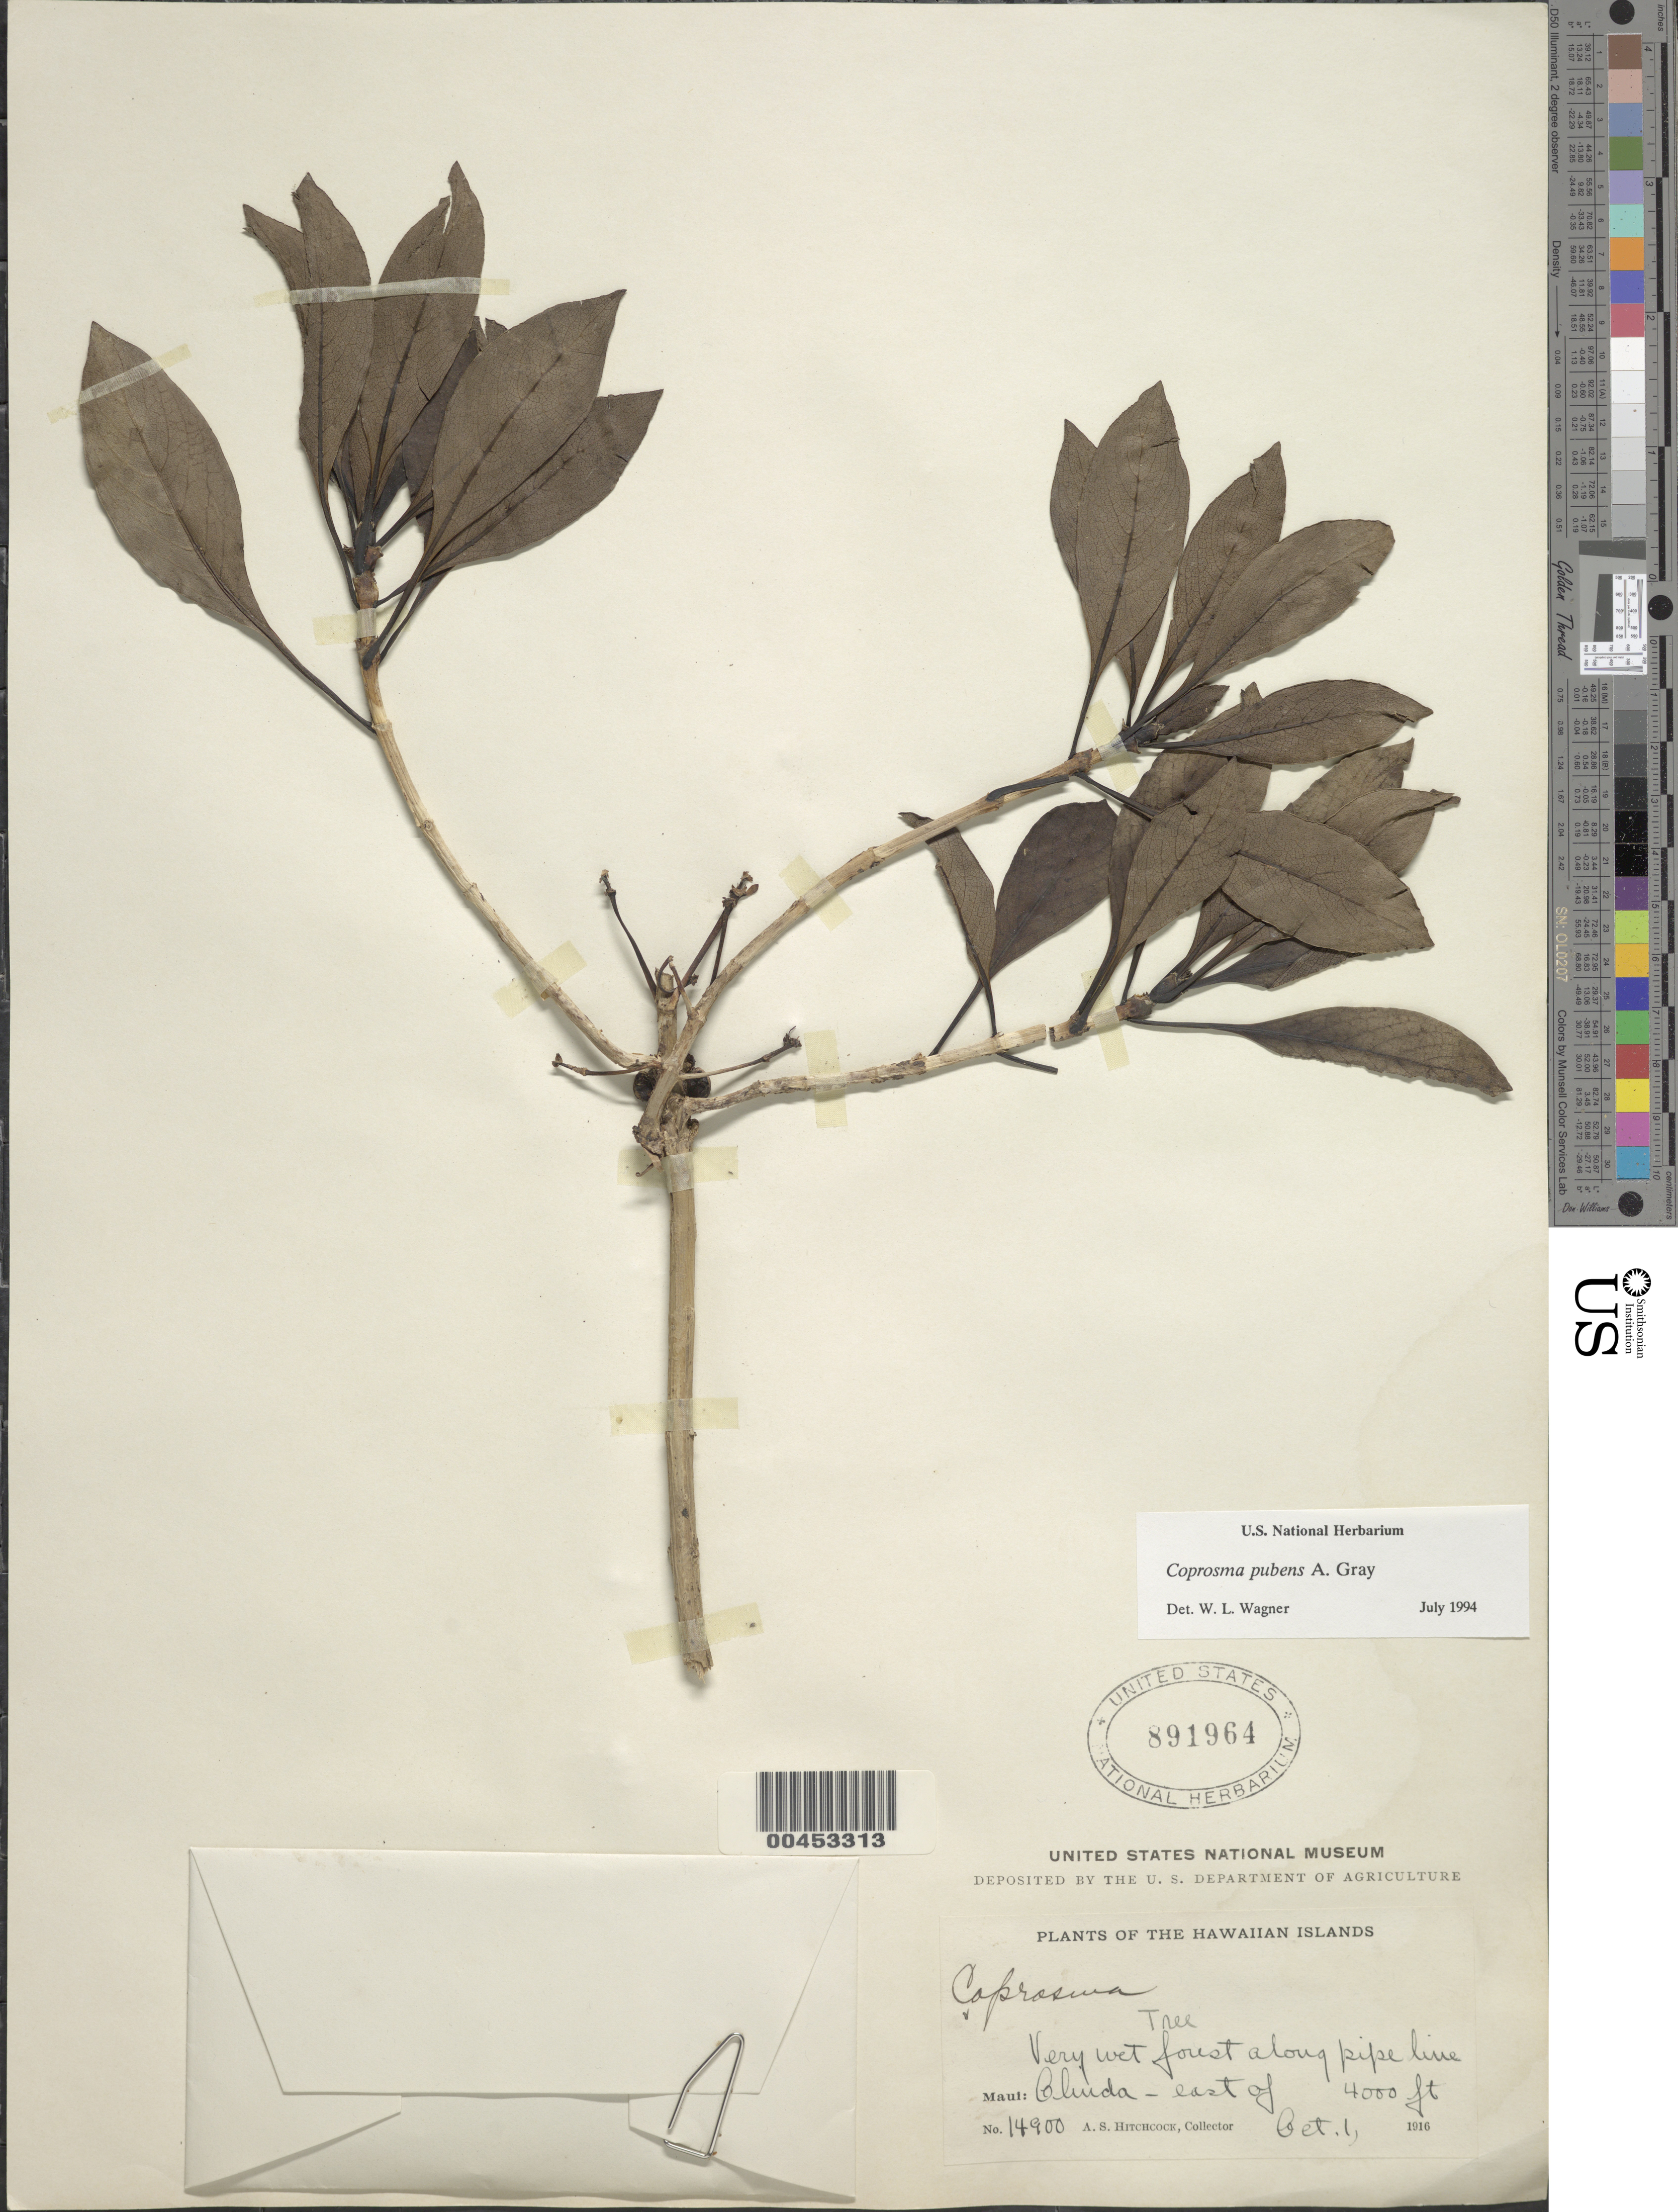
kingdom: Plantae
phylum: Tracheophyta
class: Magnoliopsida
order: Gentianales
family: Rubiaceae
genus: Coprosma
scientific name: Coprosma pubens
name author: A. Gray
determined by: Wagner, W. L., (BOT), Smithsonian Institution - National Museum of Natural History (UNITED STATES)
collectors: A. S. Hitchcock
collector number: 14900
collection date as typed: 1 Oct 1916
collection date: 1916-10-01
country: United States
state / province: Hawaii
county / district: Maui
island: Maui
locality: E of Olinda, along pipeline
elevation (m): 1219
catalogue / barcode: US 891964